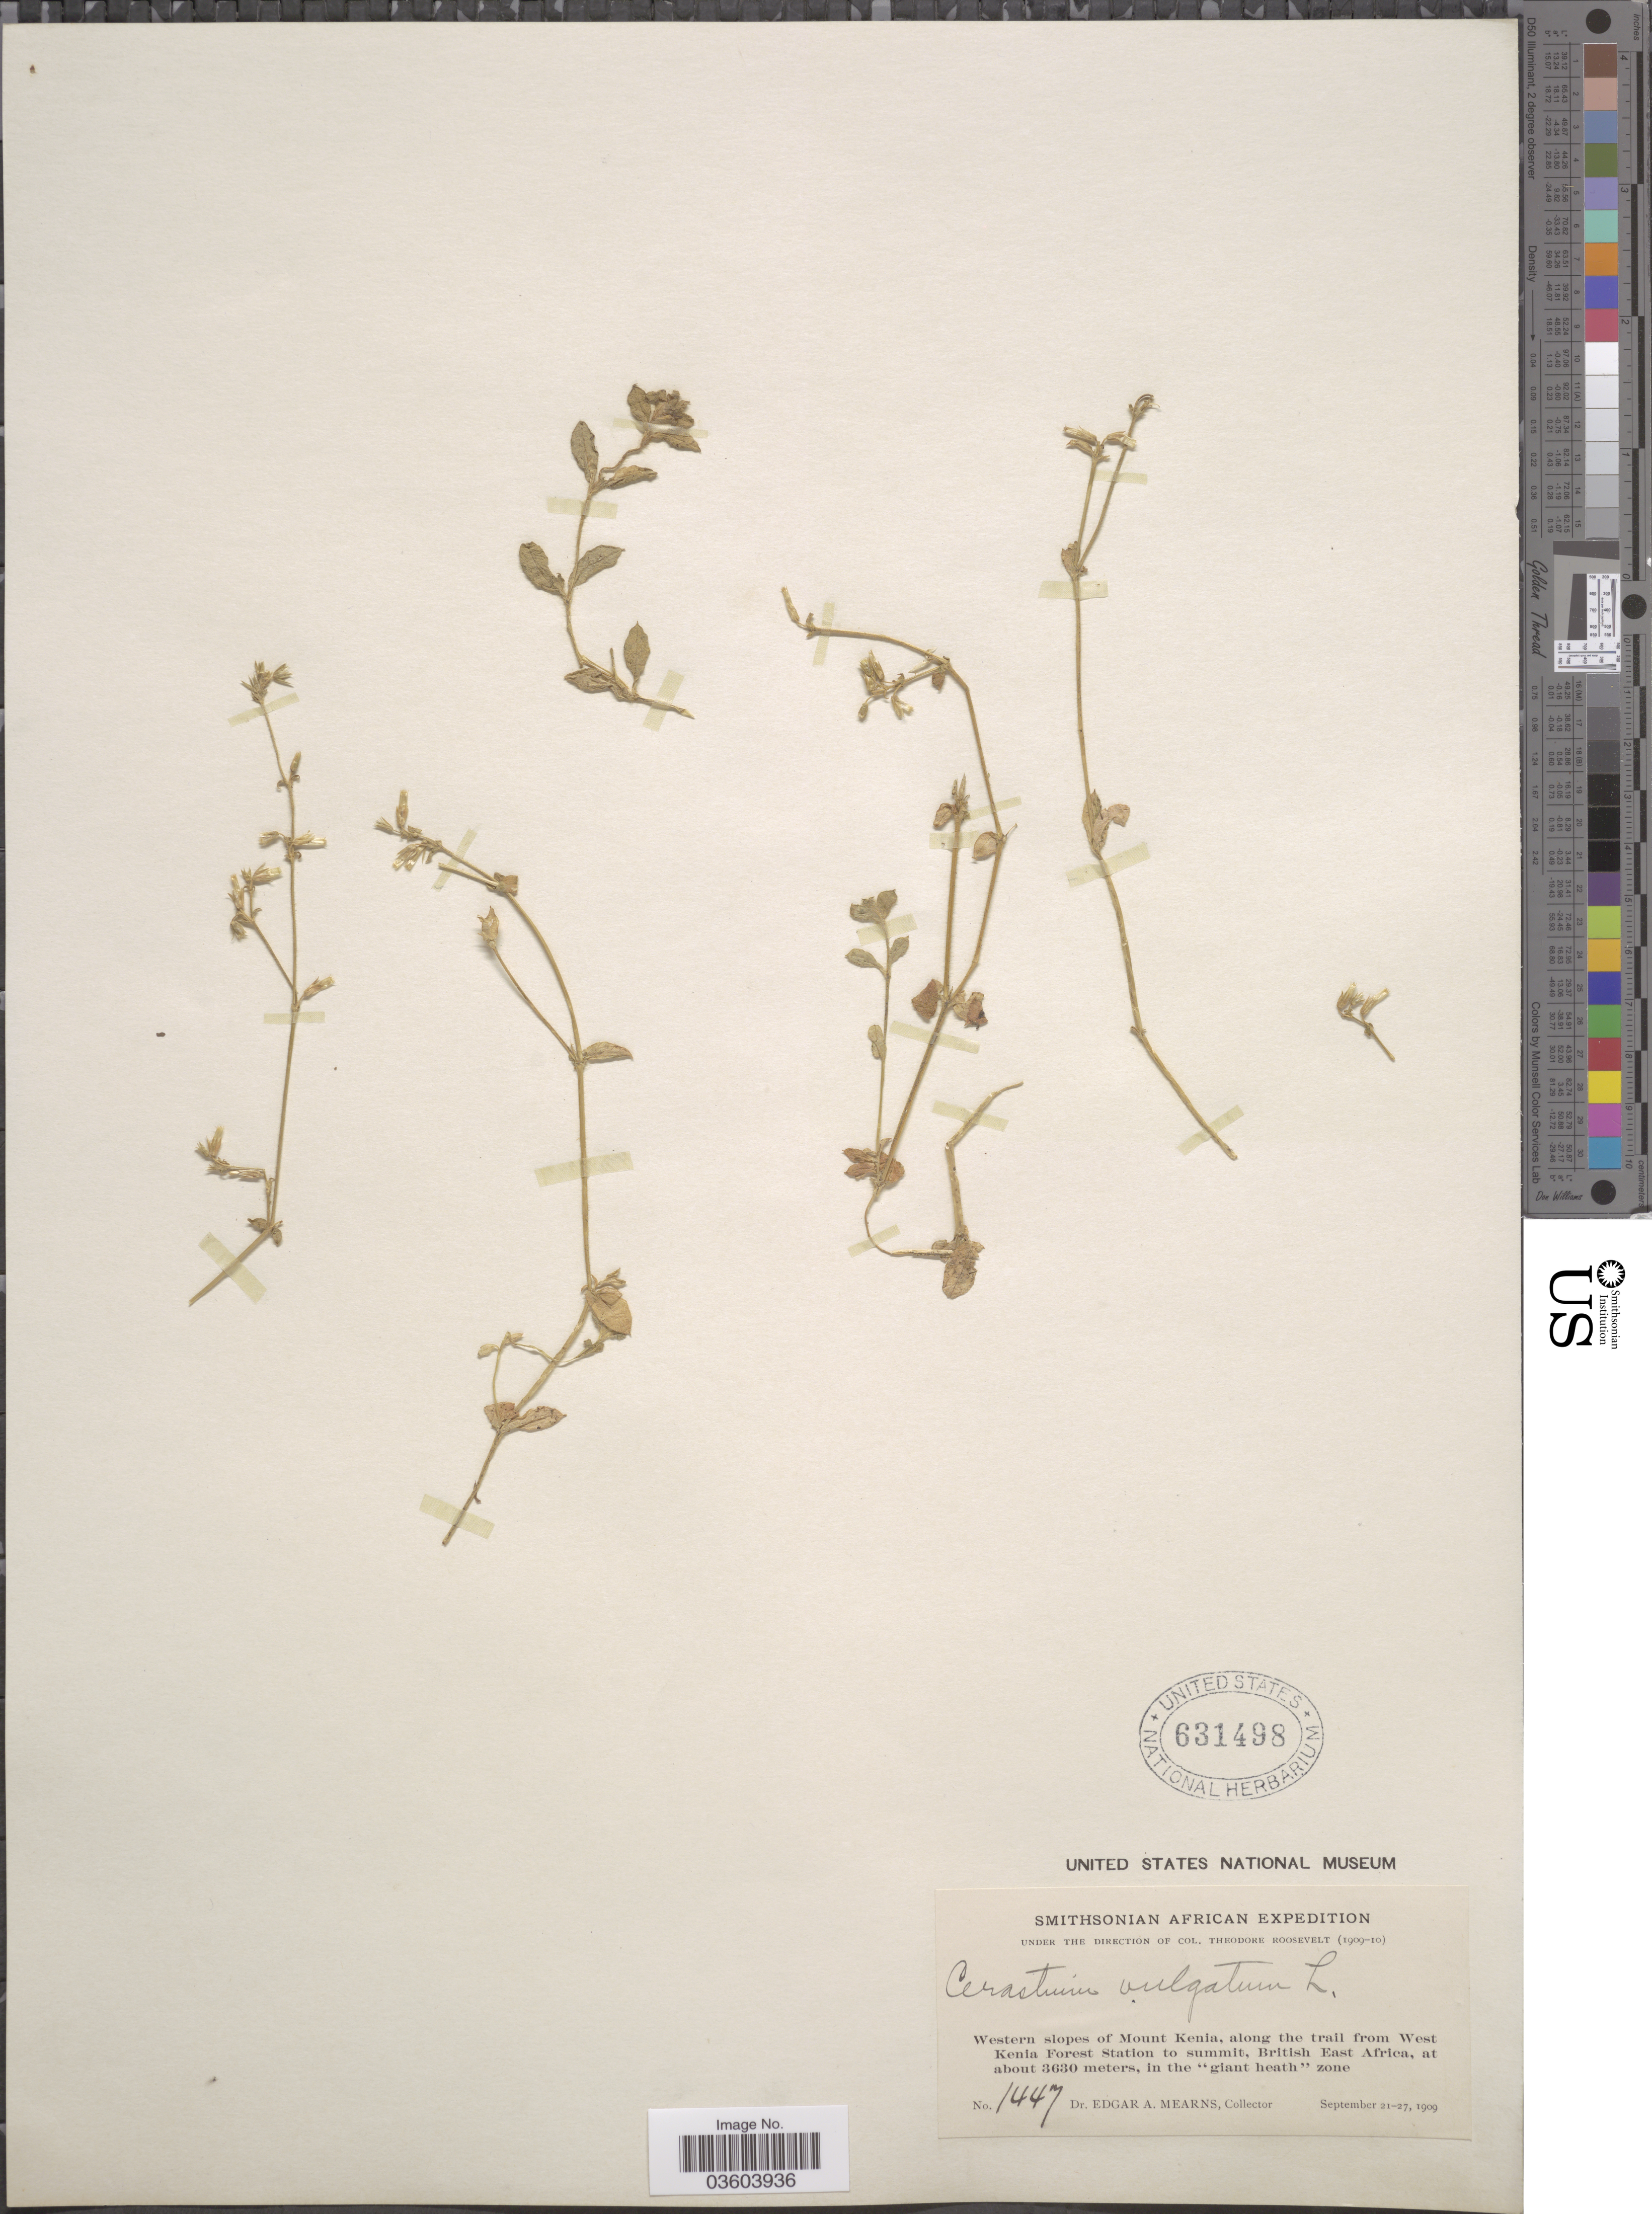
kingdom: Plantae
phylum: Tracheophyta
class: Magnoliopsida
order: Caryophyllales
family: Caryophyllaceae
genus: Cerastium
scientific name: Cerastium vulgatum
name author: L.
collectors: E. A. Mearns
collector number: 1447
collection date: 1909-09-21/1909-09-27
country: Kenya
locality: Western slopes of Mount Kenia, along the trail from West Kenia Forest Station to summit, British East Africa.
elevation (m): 3630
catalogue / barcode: US 631498